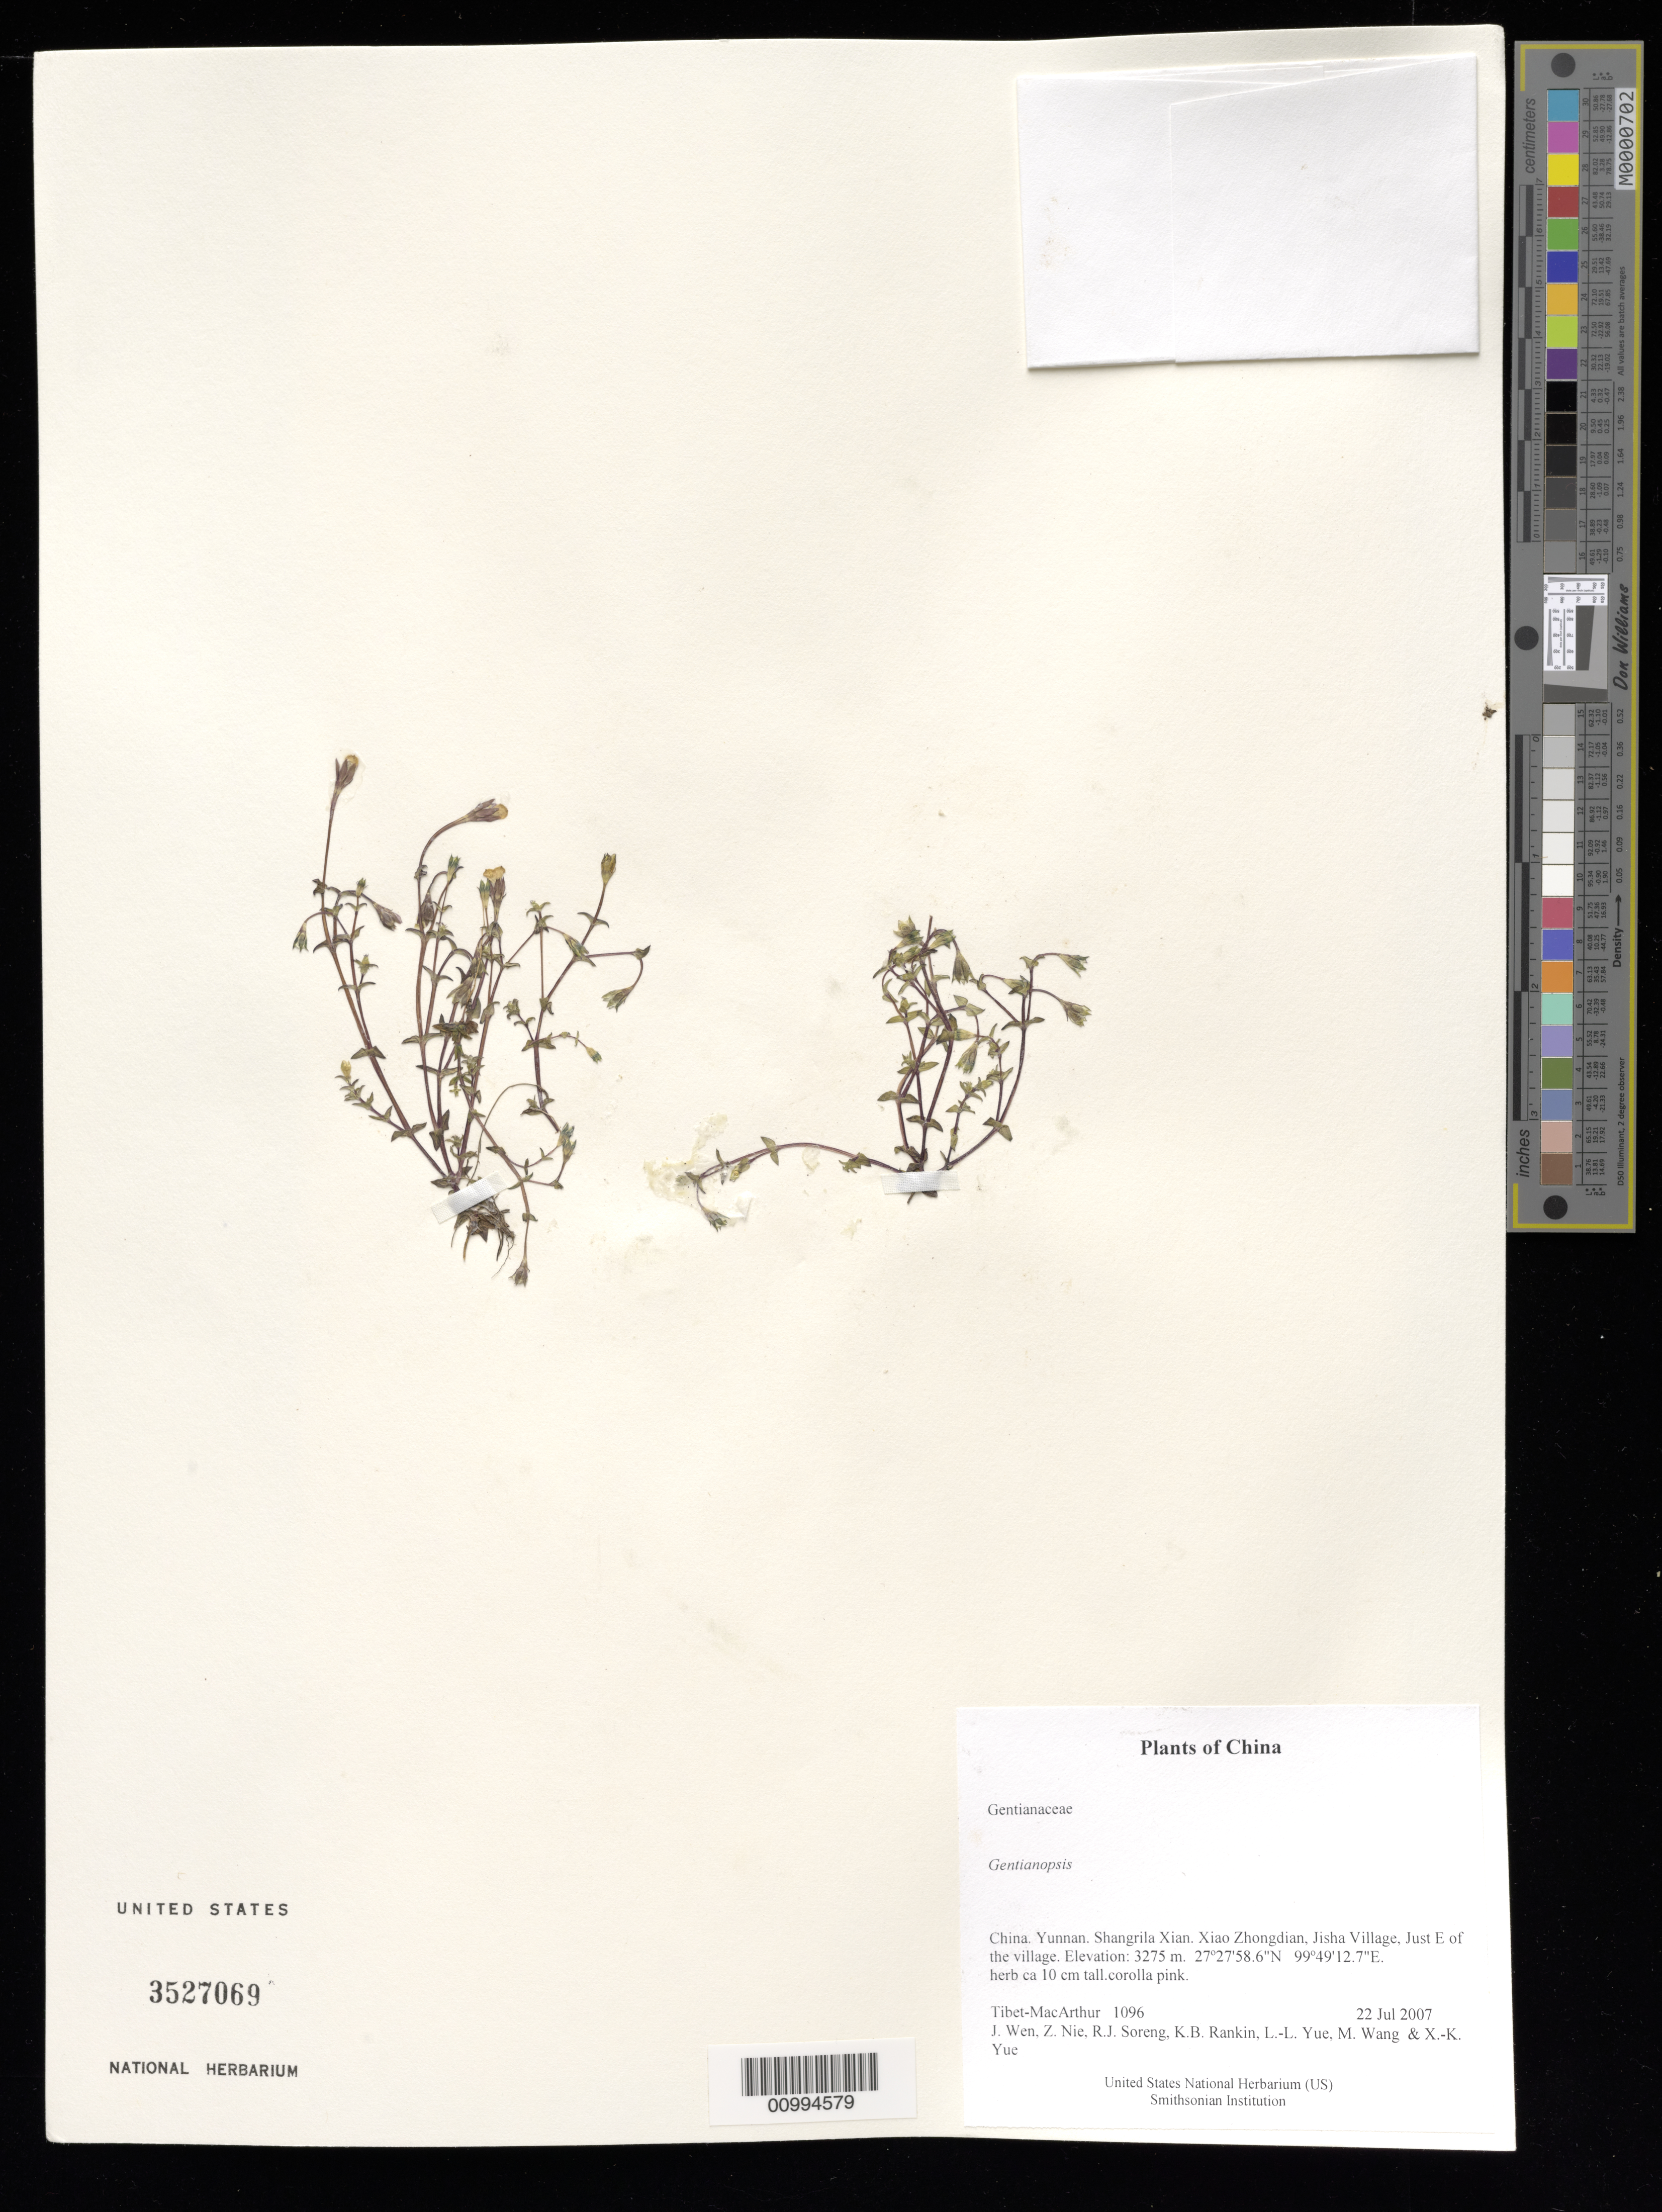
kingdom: Plantae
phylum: Tracheophyta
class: Magnoliopsida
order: Gentianales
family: Gentianaceae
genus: Gentianopsis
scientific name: Gentianopsis sp.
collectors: Tibet-MacArthur, J. Wen, Z. Nie, R. J. Soreng, K. Rankin, L. Yue, M. Wang & X. Yue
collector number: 1096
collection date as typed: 22 Jul 2007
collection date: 2007-07-22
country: China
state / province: Yunnan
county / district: Shangrila Xian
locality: Xiao Zhongdian, Jisha Village, Just E of the village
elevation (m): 3275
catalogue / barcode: US 3527069